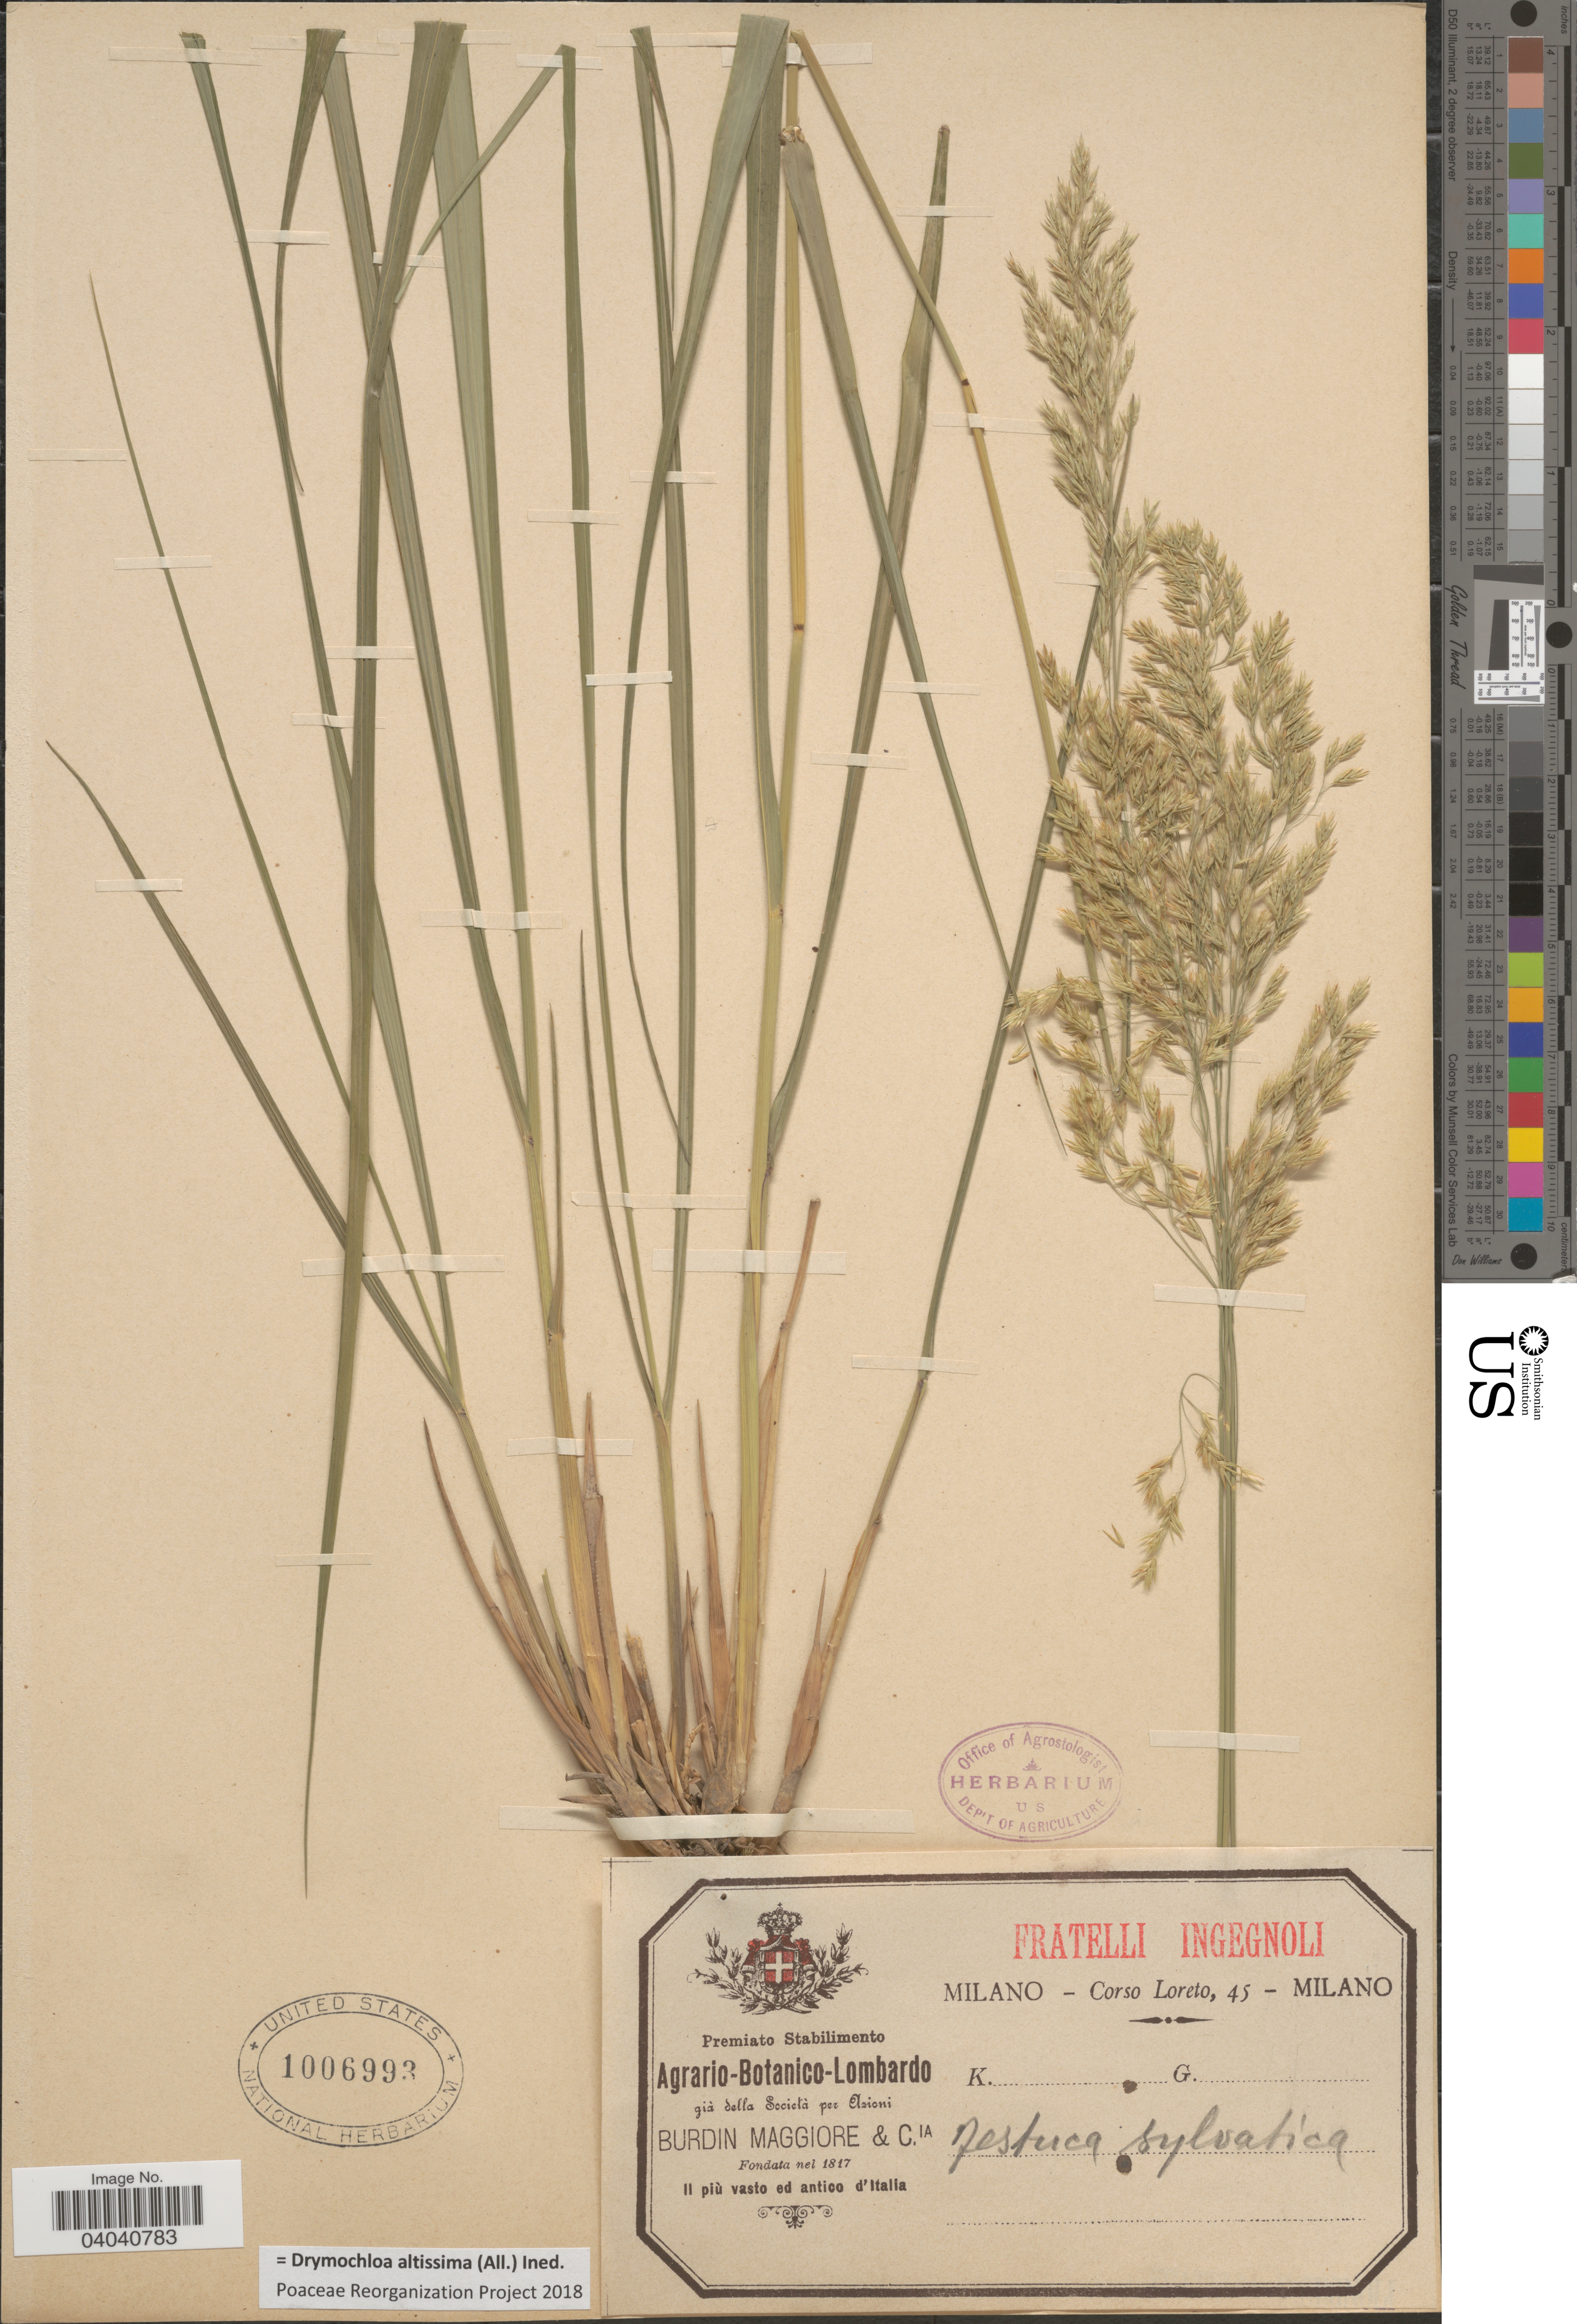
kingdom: Plantae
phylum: Tracheophyta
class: Liliopsida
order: Poales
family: Poaceae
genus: Drymochloa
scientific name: Drymochloa altissima (All.) ined.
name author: (All.)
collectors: Loreto, C.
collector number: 45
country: Italy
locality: Milano.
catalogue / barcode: US 1006993